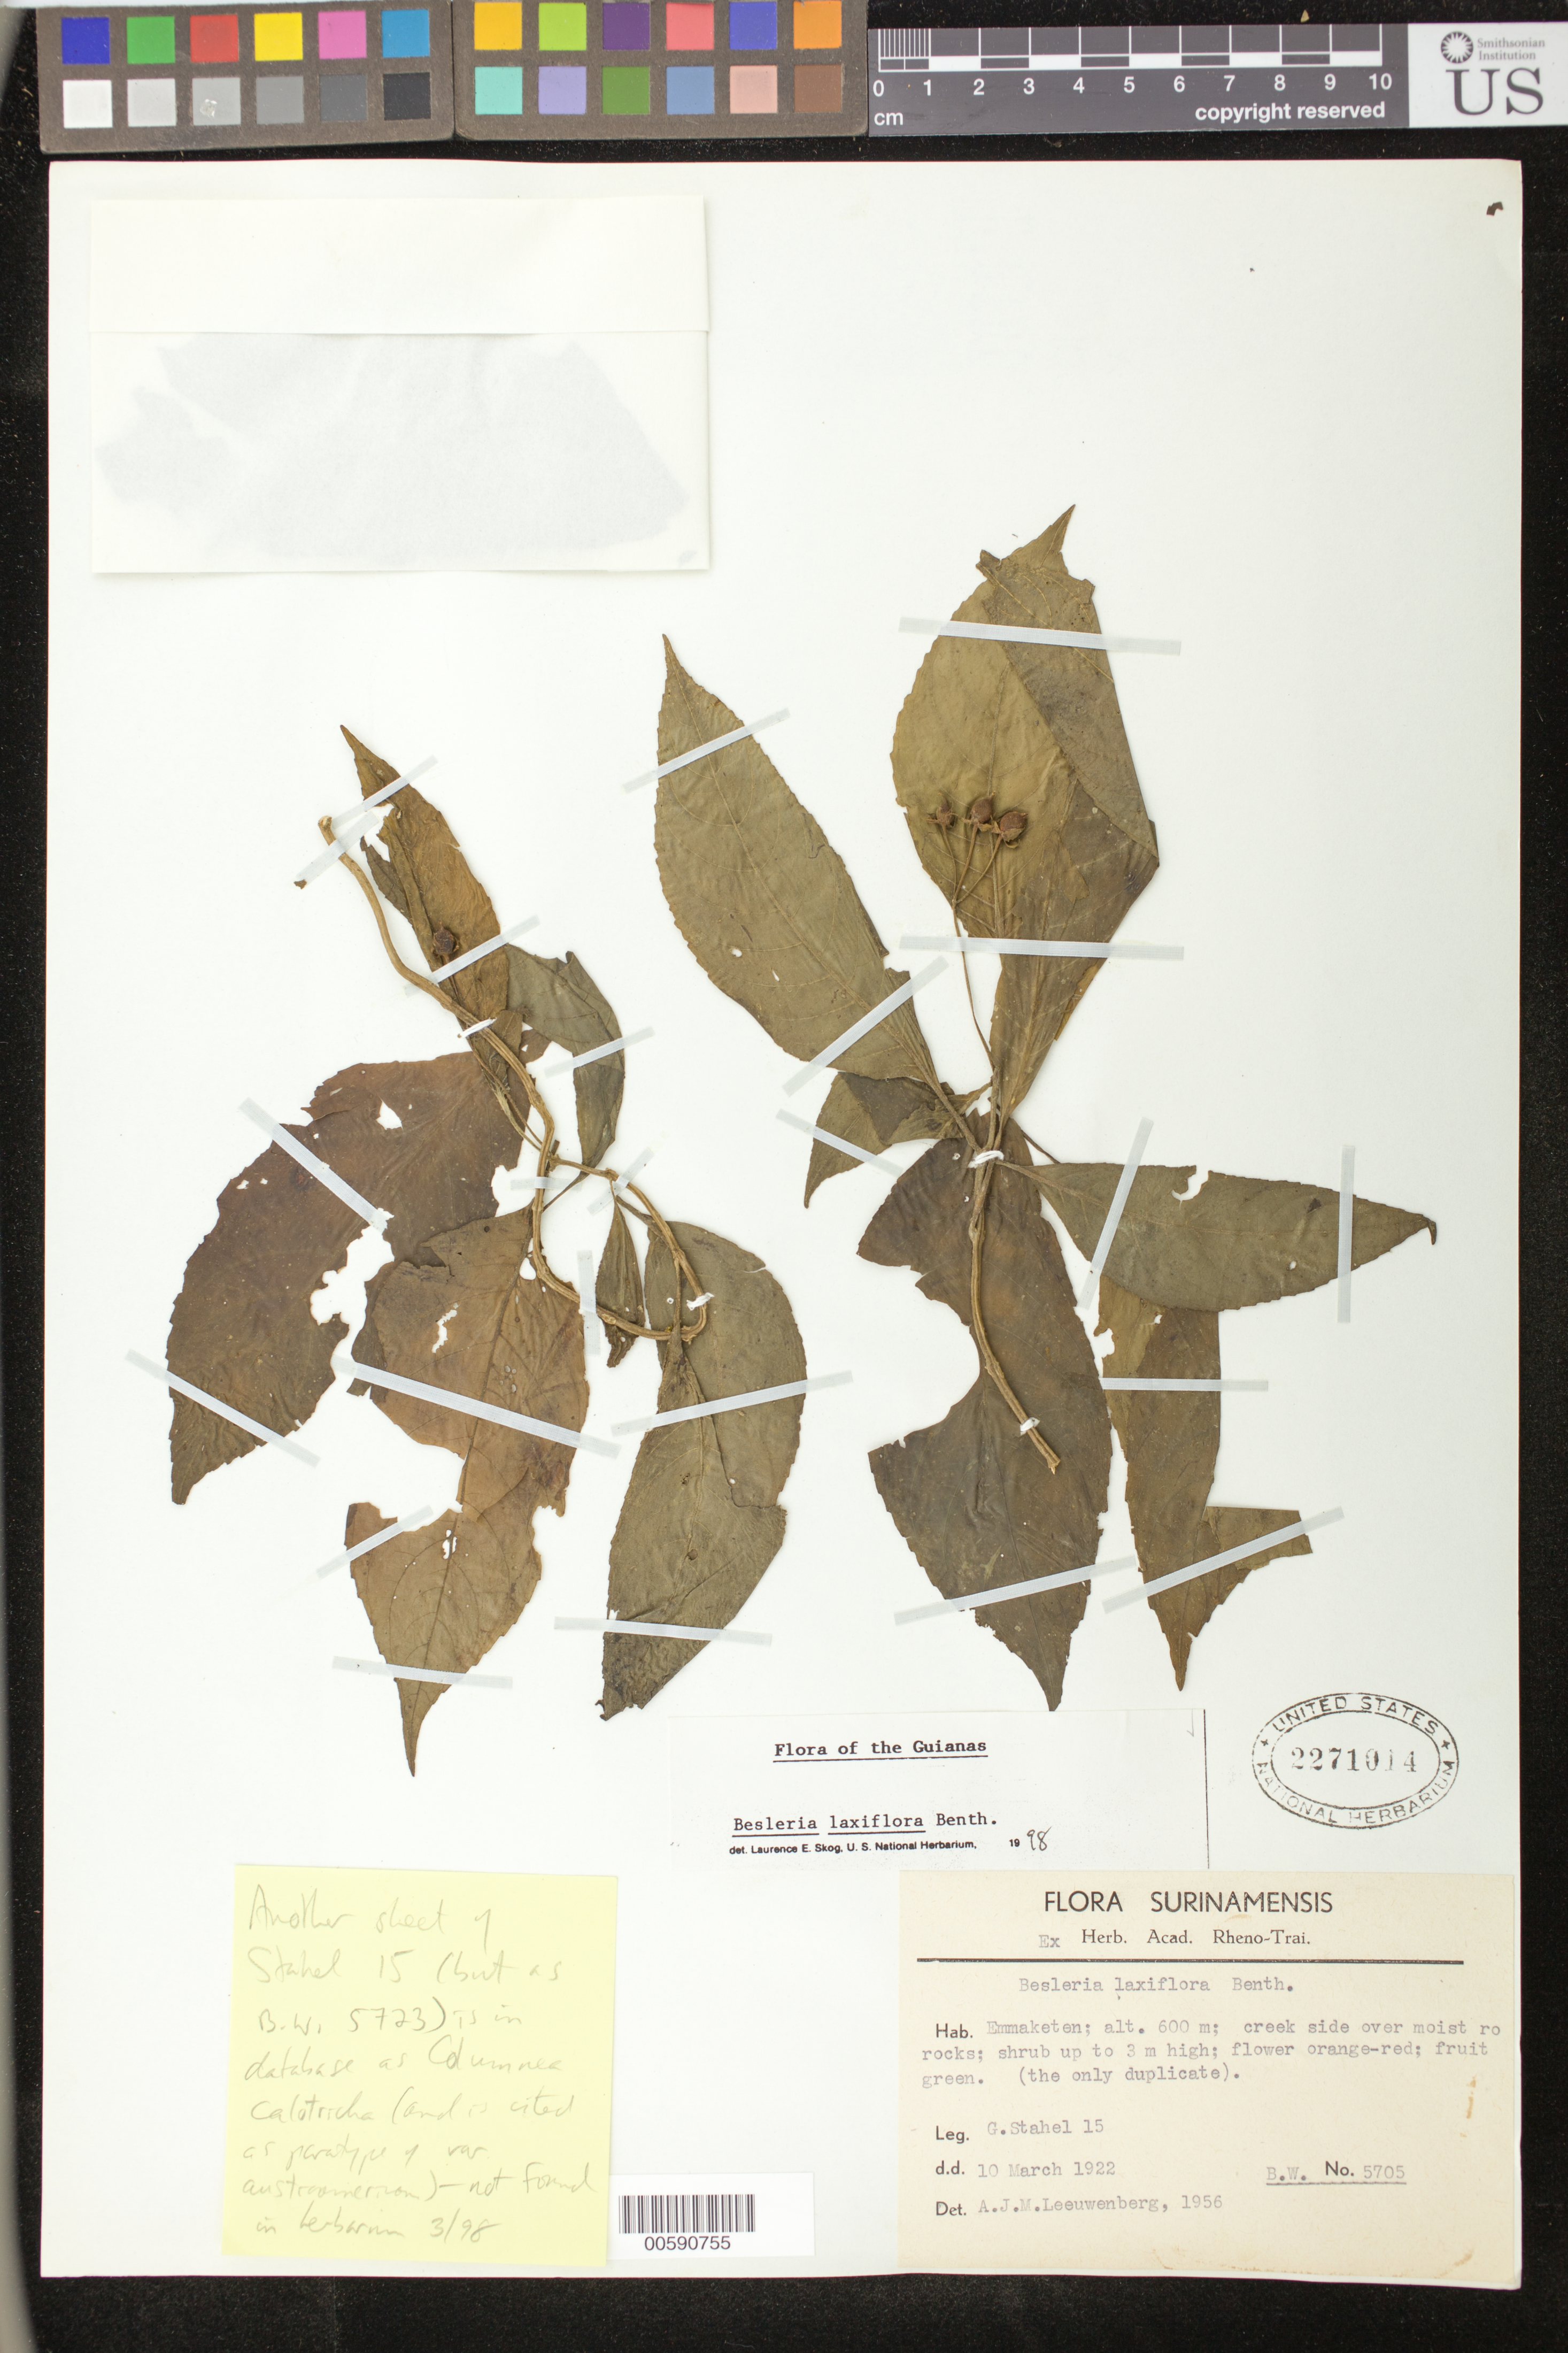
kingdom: Plantae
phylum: Tracheophyta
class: Magnoliopsida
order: Lamiales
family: Gesneriaceae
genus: Besleria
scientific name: Besleria laxiflora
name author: Benth.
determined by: Skog, Laurence E.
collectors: G. Stahel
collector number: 15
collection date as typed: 10 Mar 1922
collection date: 1922-03-10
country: Suriname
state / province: Sipaliwini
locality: Emmaketen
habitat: Creek side over moist rocks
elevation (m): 600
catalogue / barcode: US 2271014